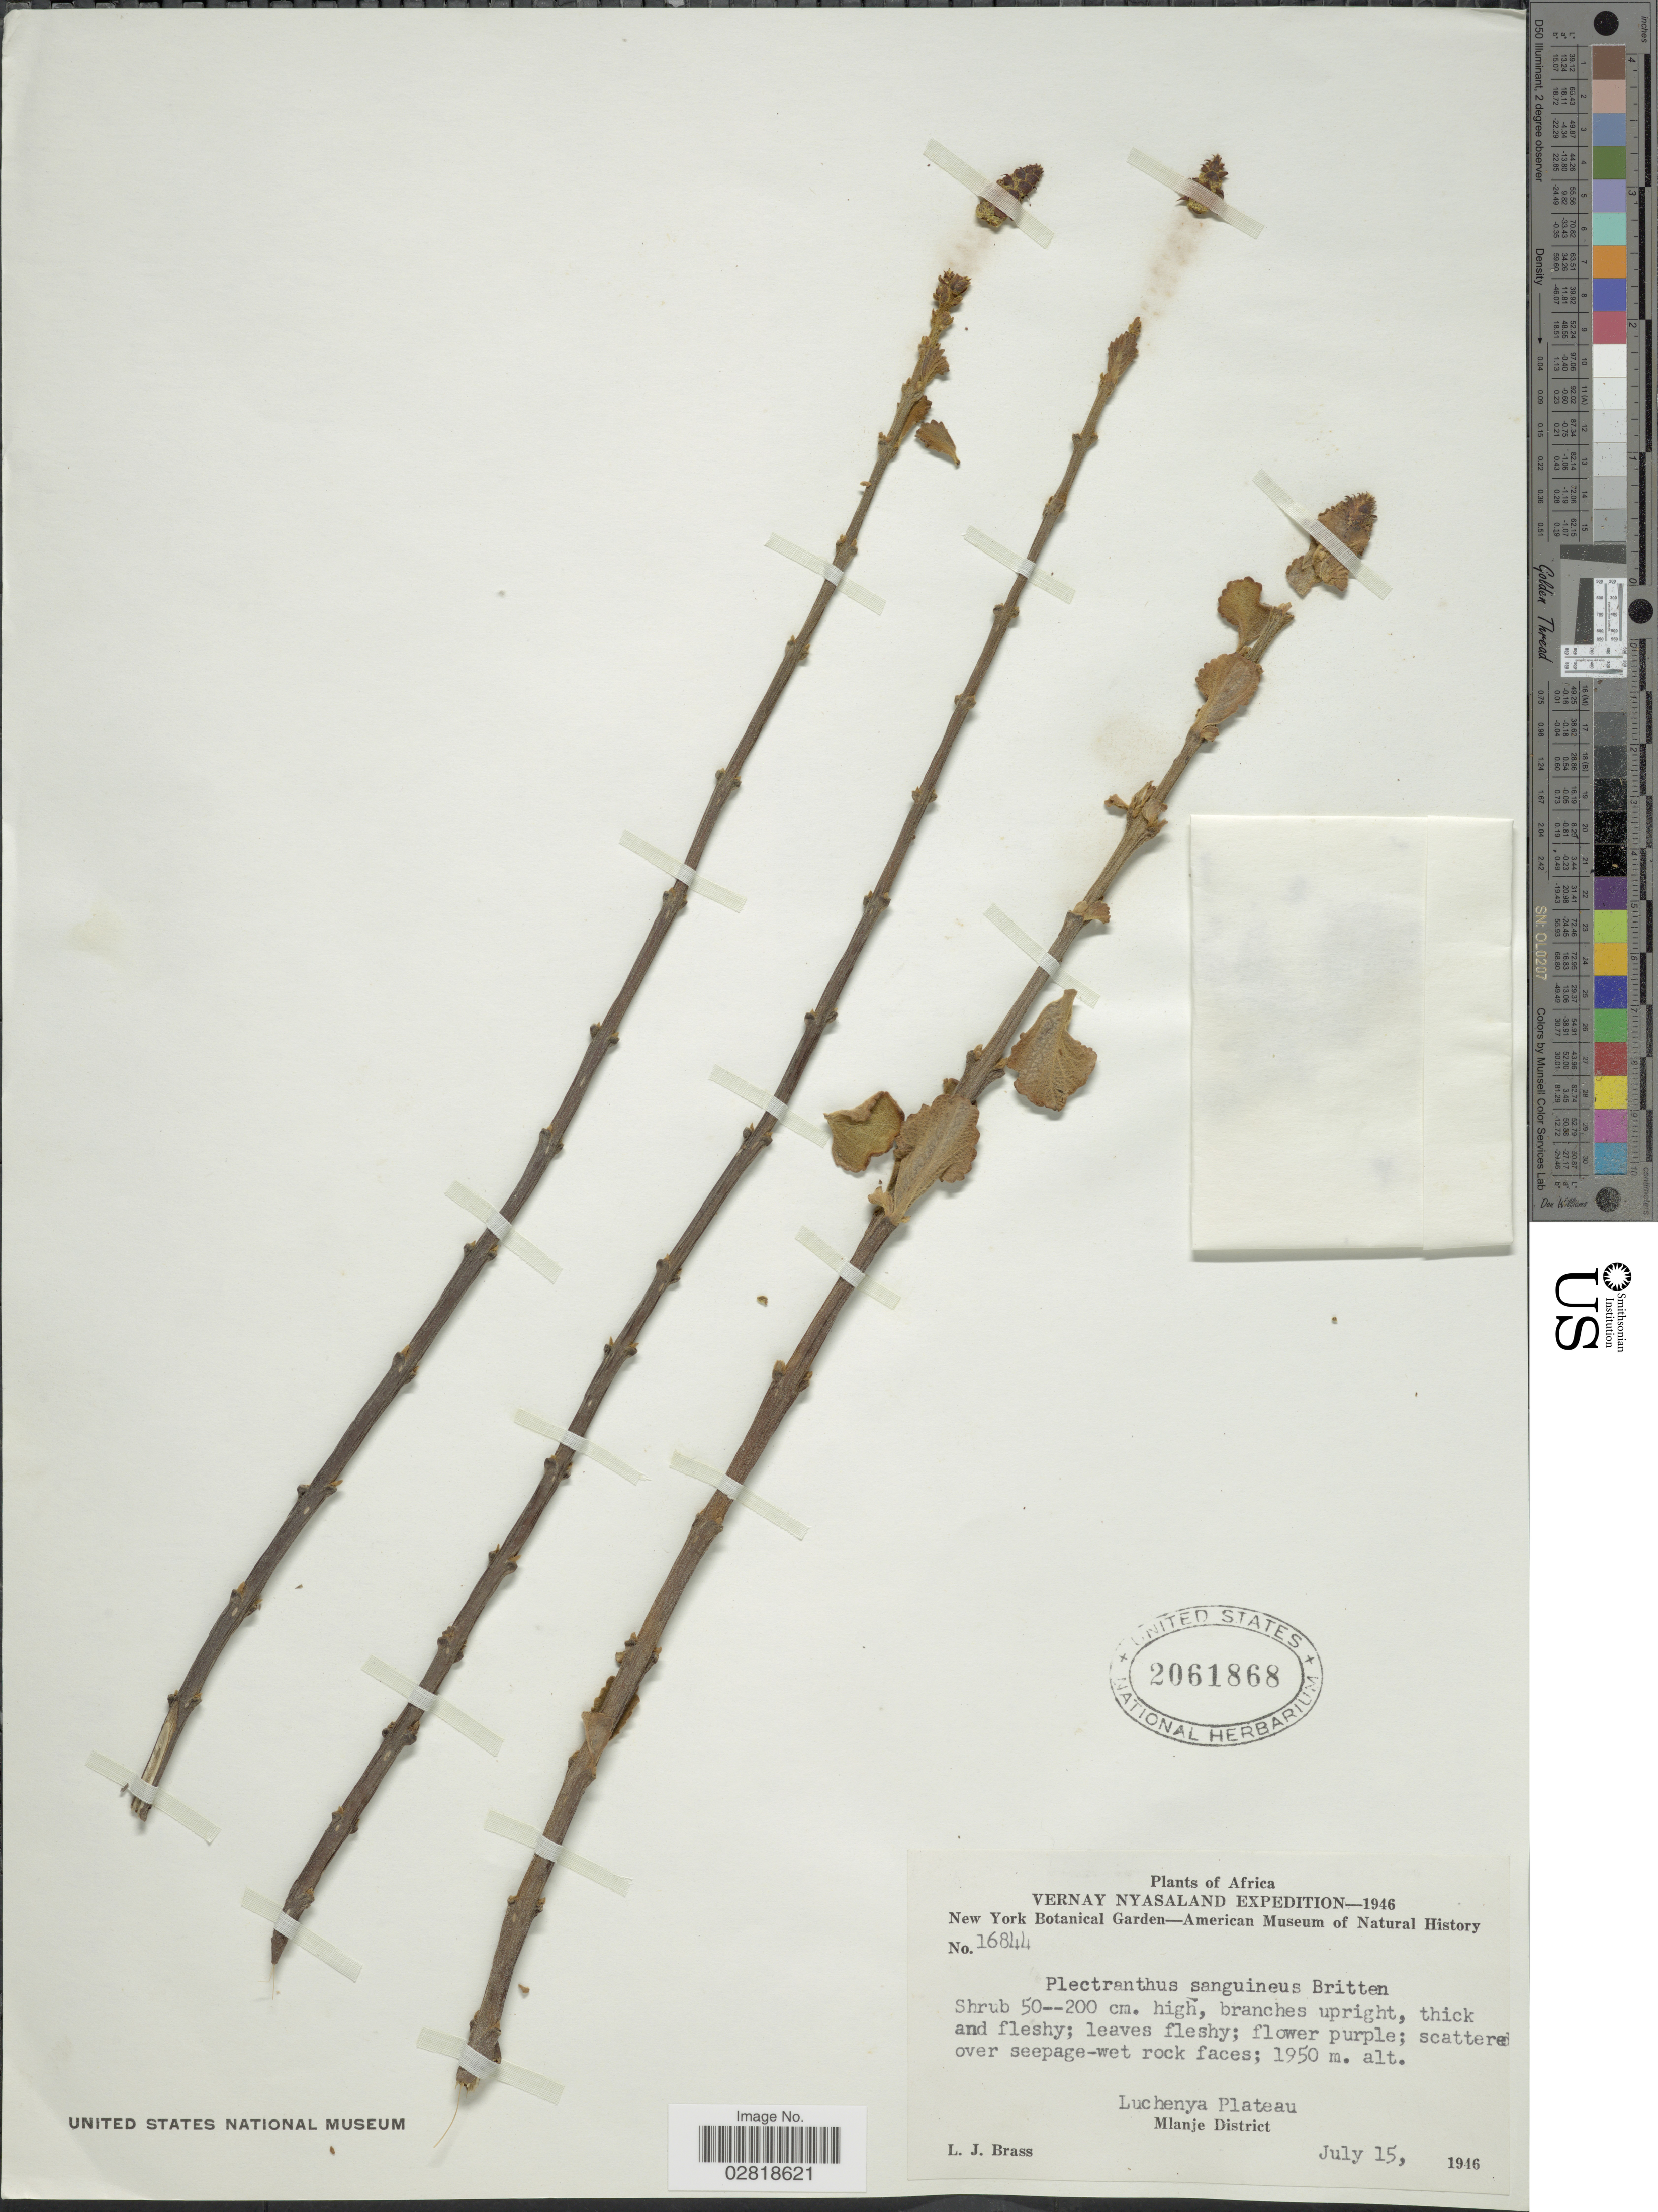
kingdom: Plantae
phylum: Tracheophyta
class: Magnoliopsida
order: Lamiales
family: Lamiaceae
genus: Plectranthus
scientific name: Plectranthus sanguineus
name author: Britten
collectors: L. J. Brass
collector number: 16844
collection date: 1946-07-15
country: Malawi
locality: Vernay Nyasaland. Luchenya Plateau. Mlanje District.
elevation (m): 1950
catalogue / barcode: US 2061868